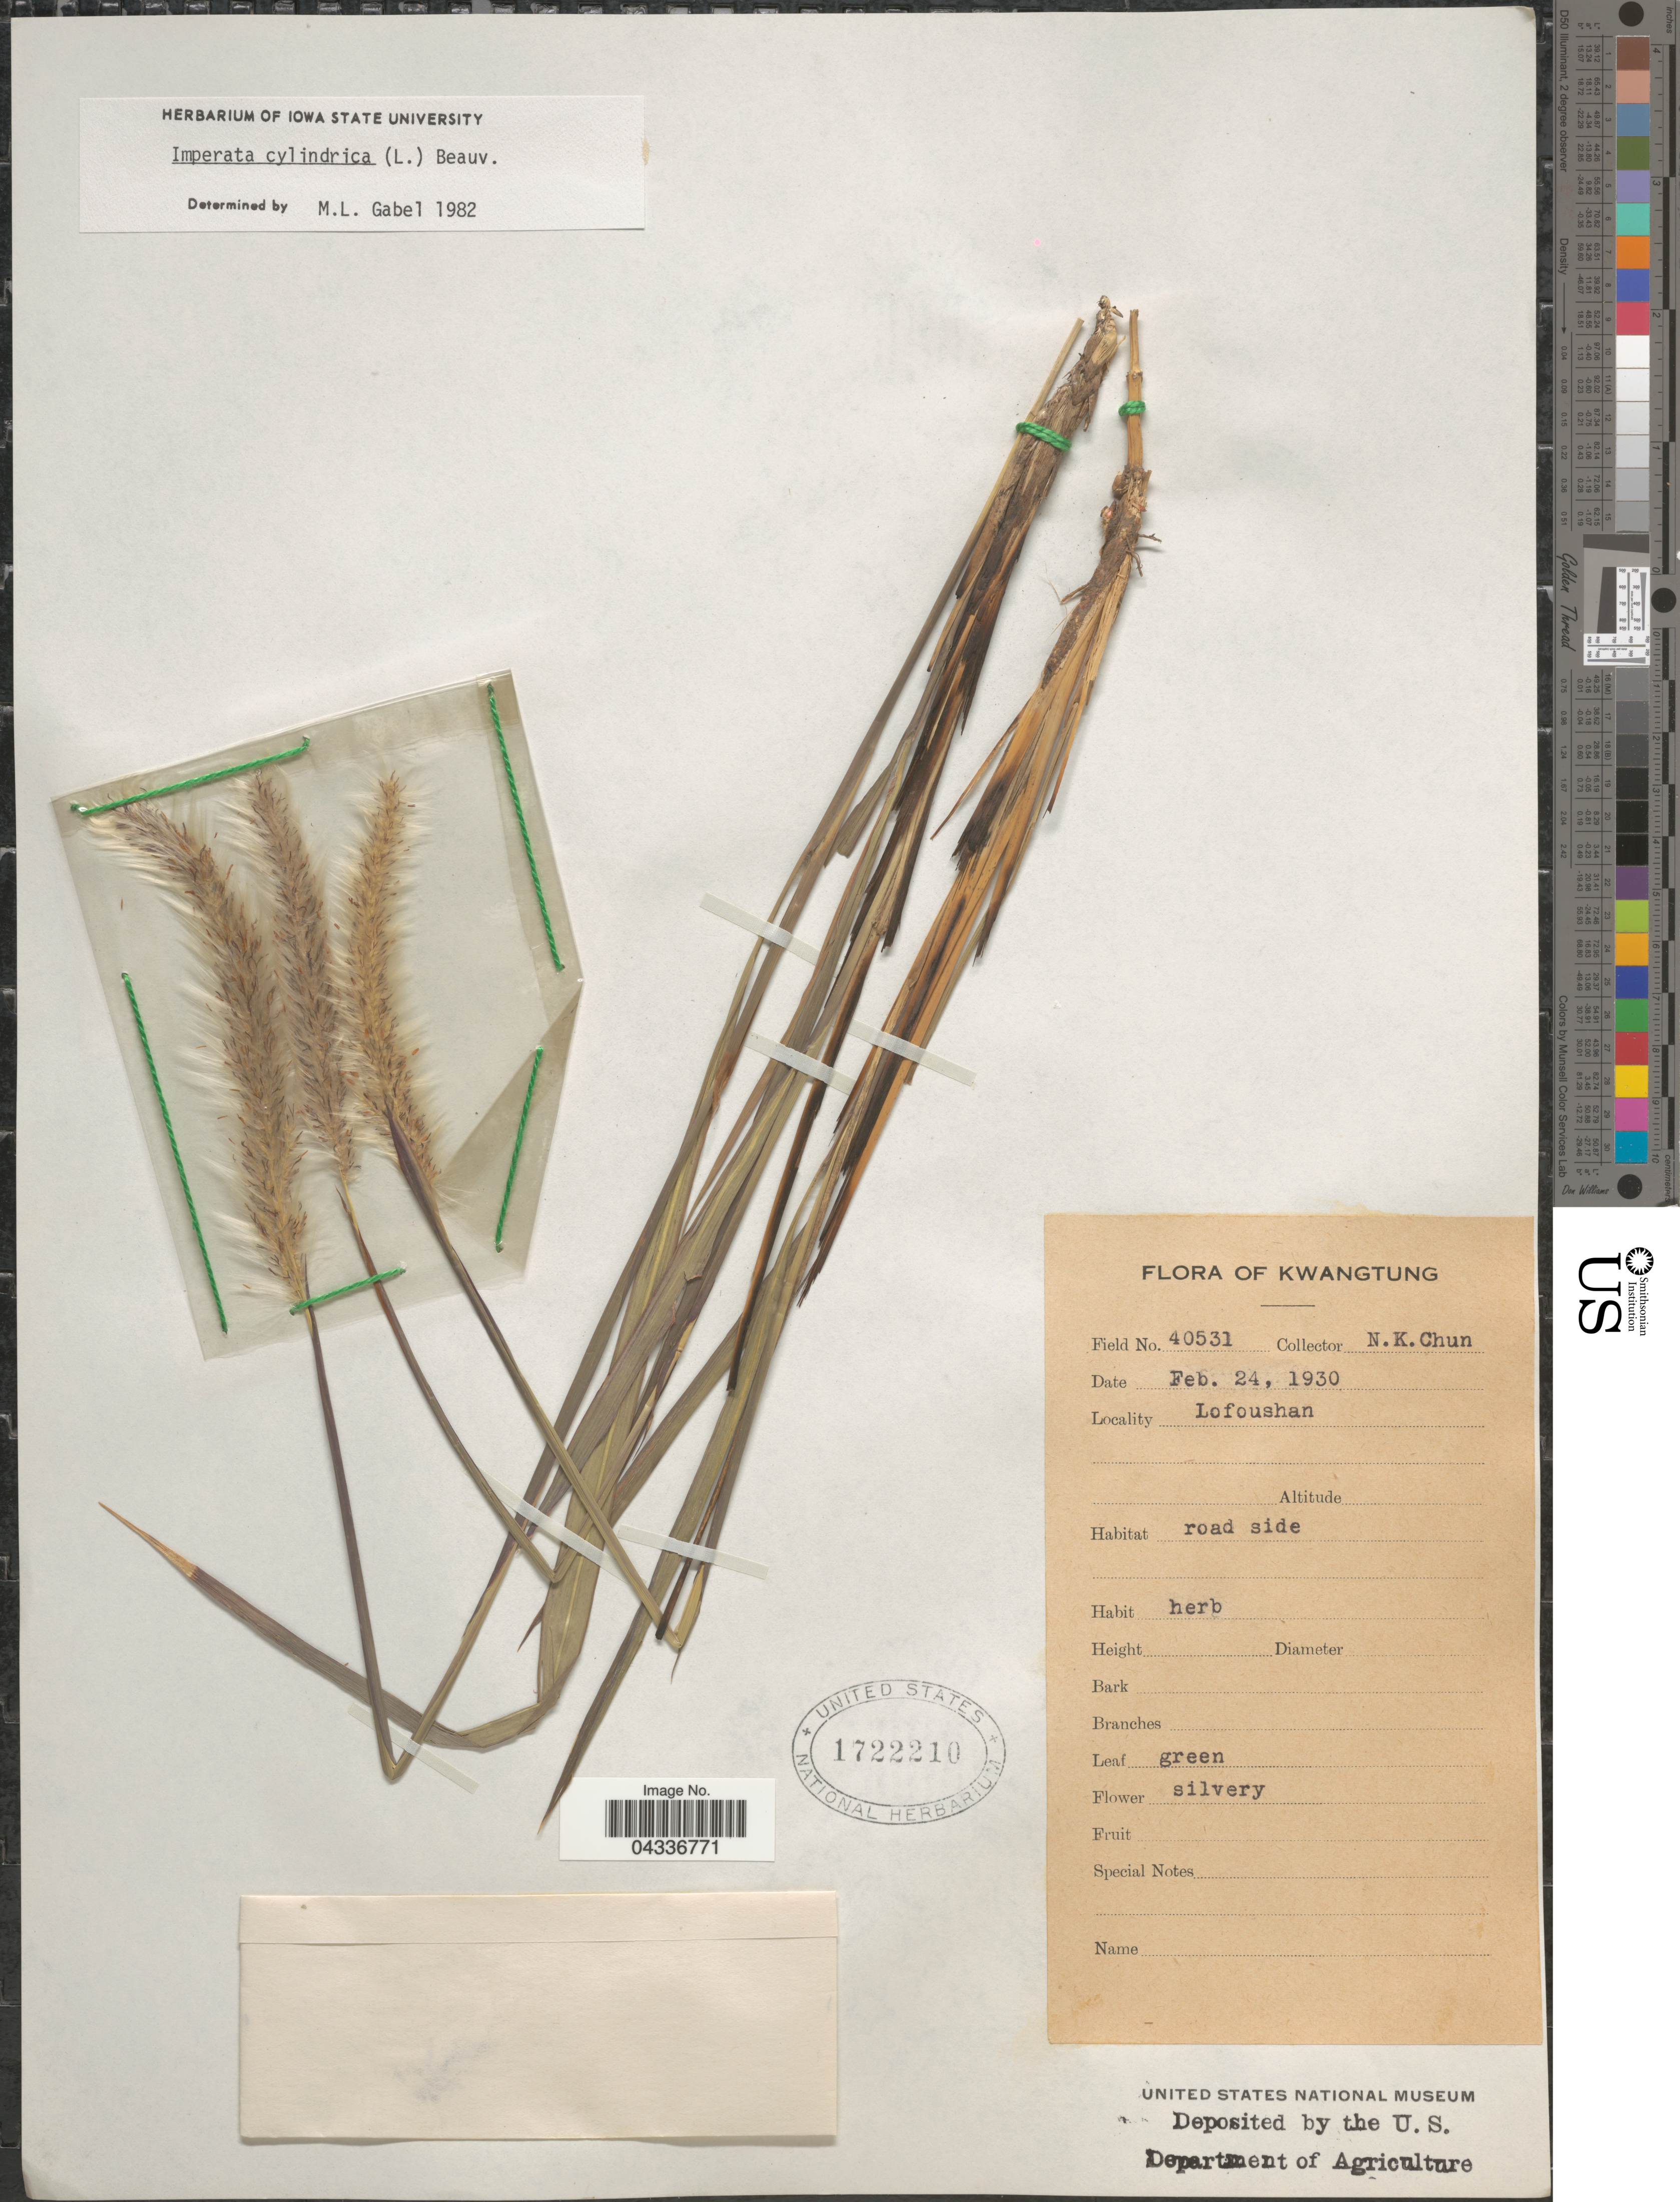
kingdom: Plantae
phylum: Tracheophyta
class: Liliopsida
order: Poales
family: Poaceae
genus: Imperata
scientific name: Imperata cylindrica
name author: (L.) P. Beauv.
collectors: N. K. Chun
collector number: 40531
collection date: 1930-02-24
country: China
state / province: Guangdong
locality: Kwangtung. Lofoushan.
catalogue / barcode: US 1722210